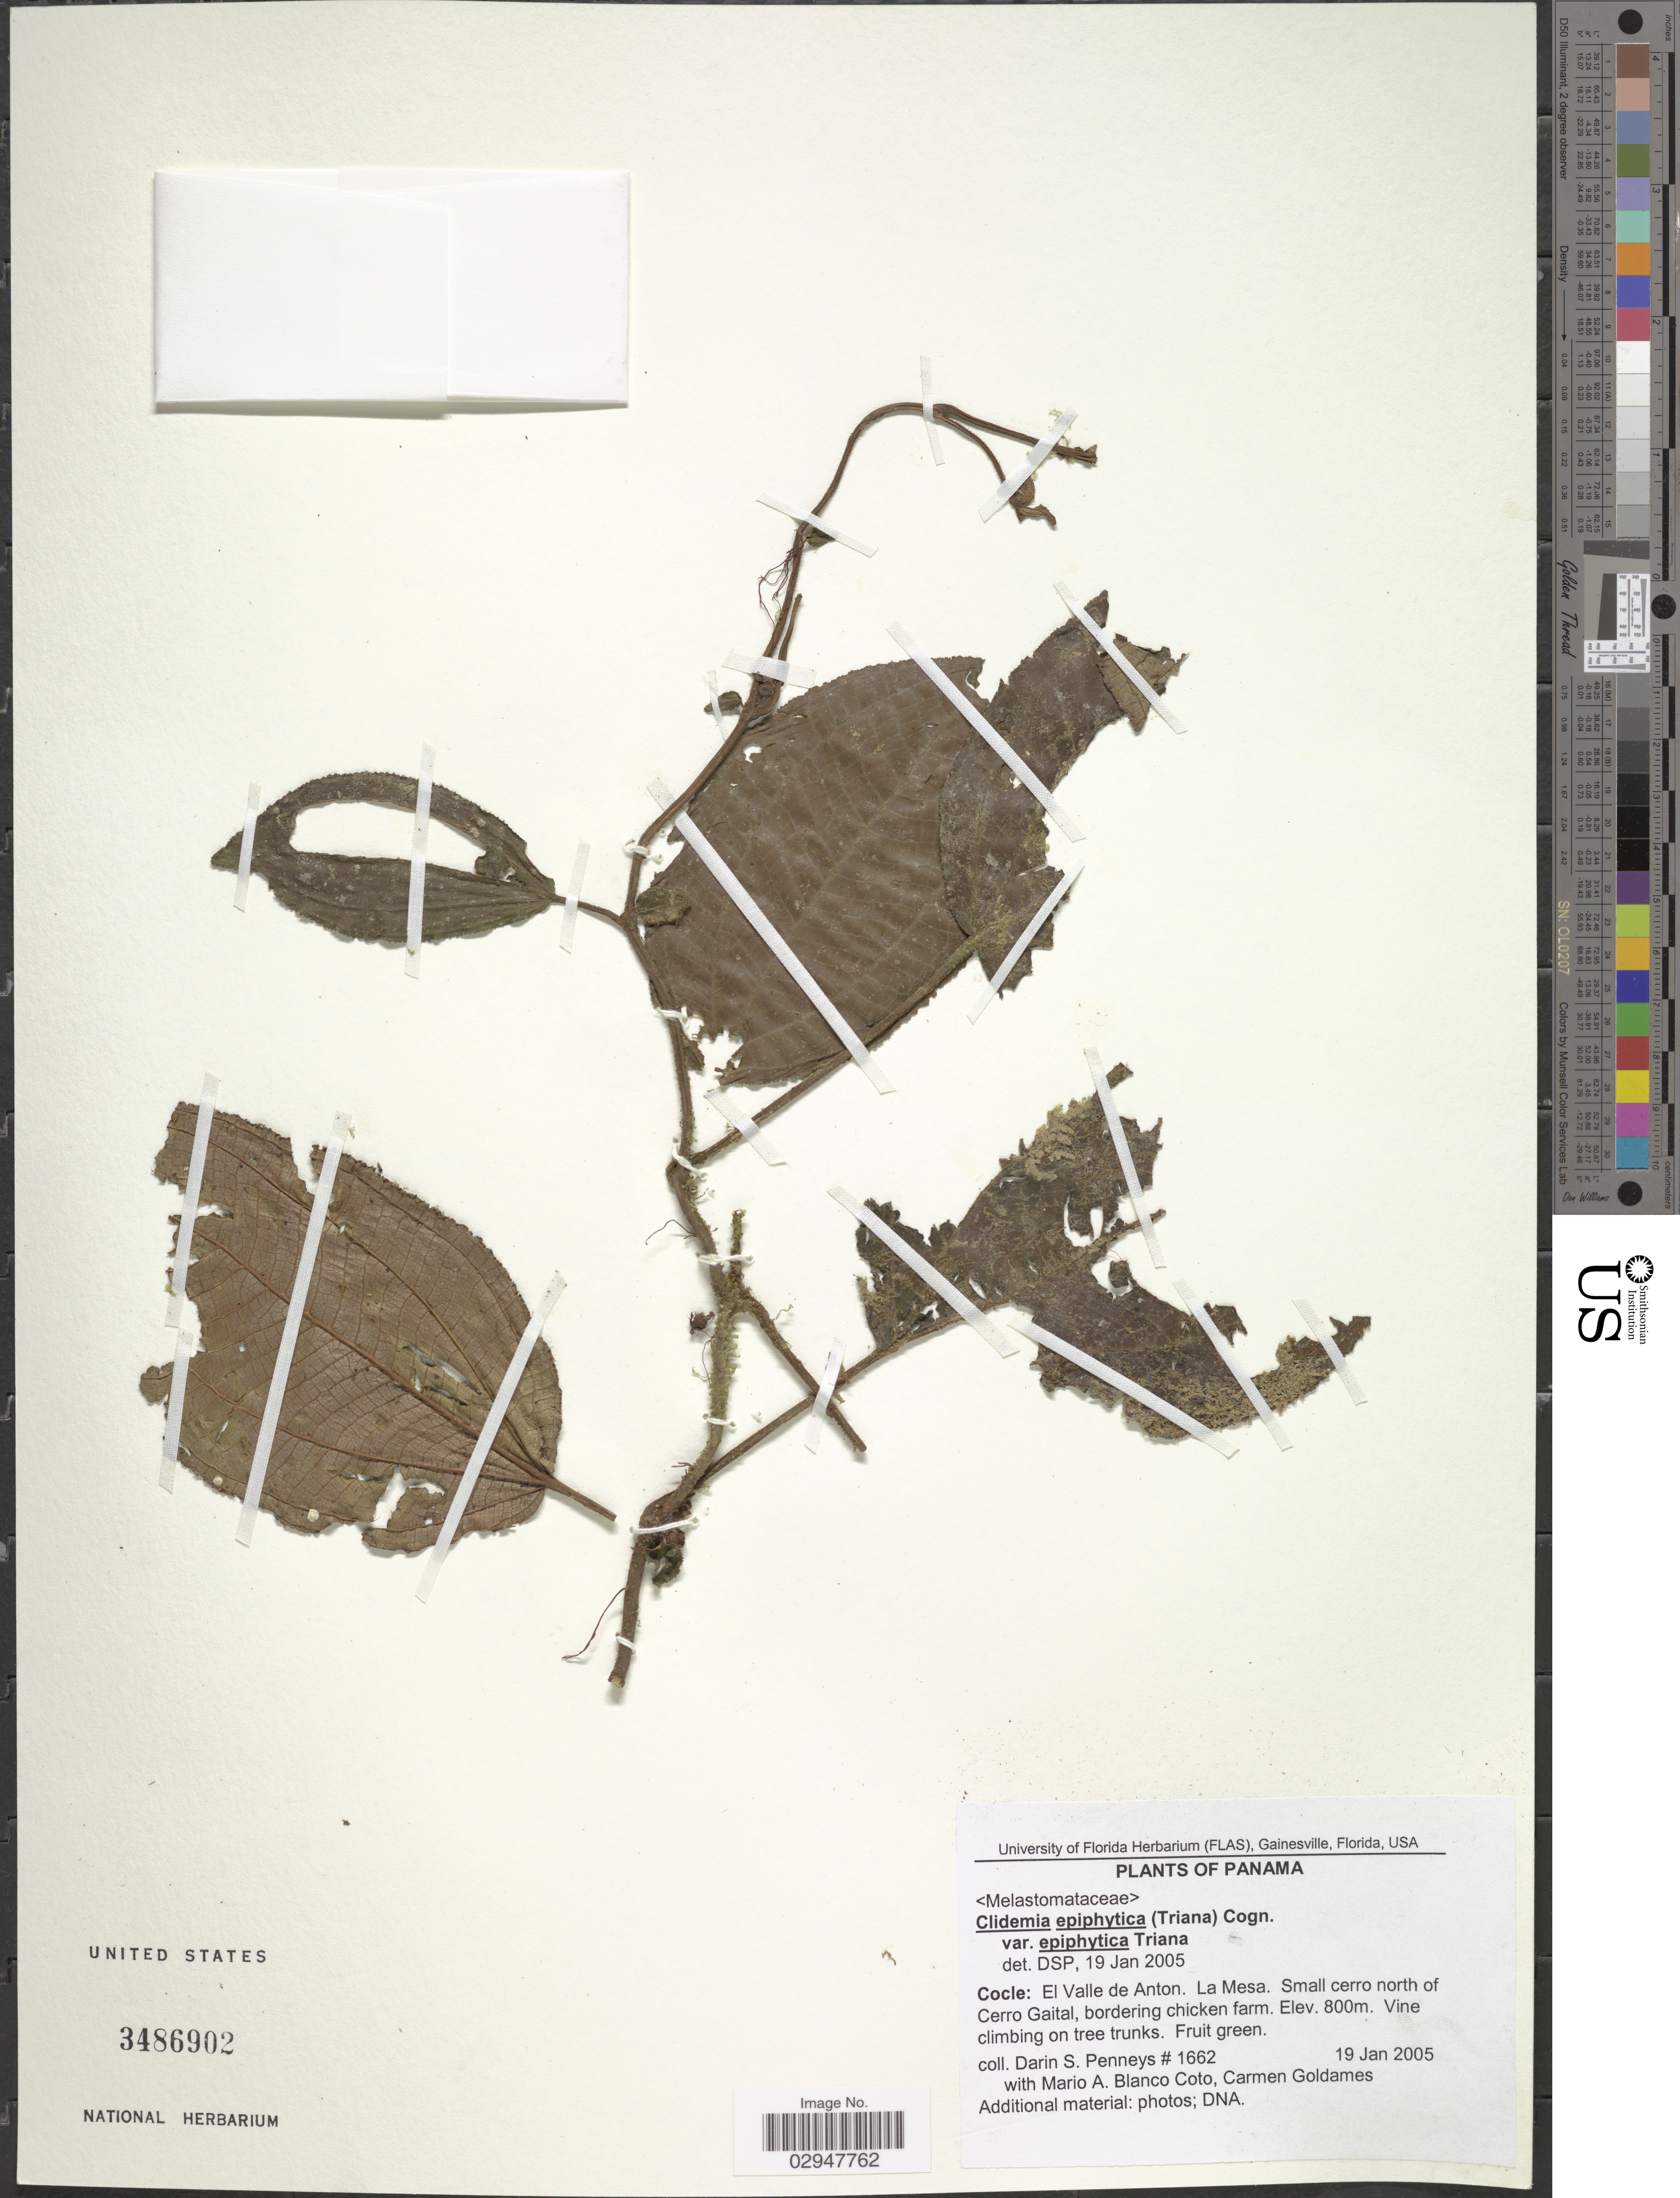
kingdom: Plantae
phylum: Tracheophyta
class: Magnoliopsida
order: Myrtales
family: Melastomataceae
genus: Clidemia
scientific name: Clidemia epiphytica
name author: (Triana) Cogn.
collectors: D. S. Penneys, M. A. Blanco & C. Goldames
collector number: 1662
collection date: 2005-01-19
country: Panama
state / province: Coclé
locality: El Valle de Anton, La Mesa, Small cerro north of Cerro Gaital, bordering chicken farm.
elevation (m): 800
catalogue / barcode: US 3486902